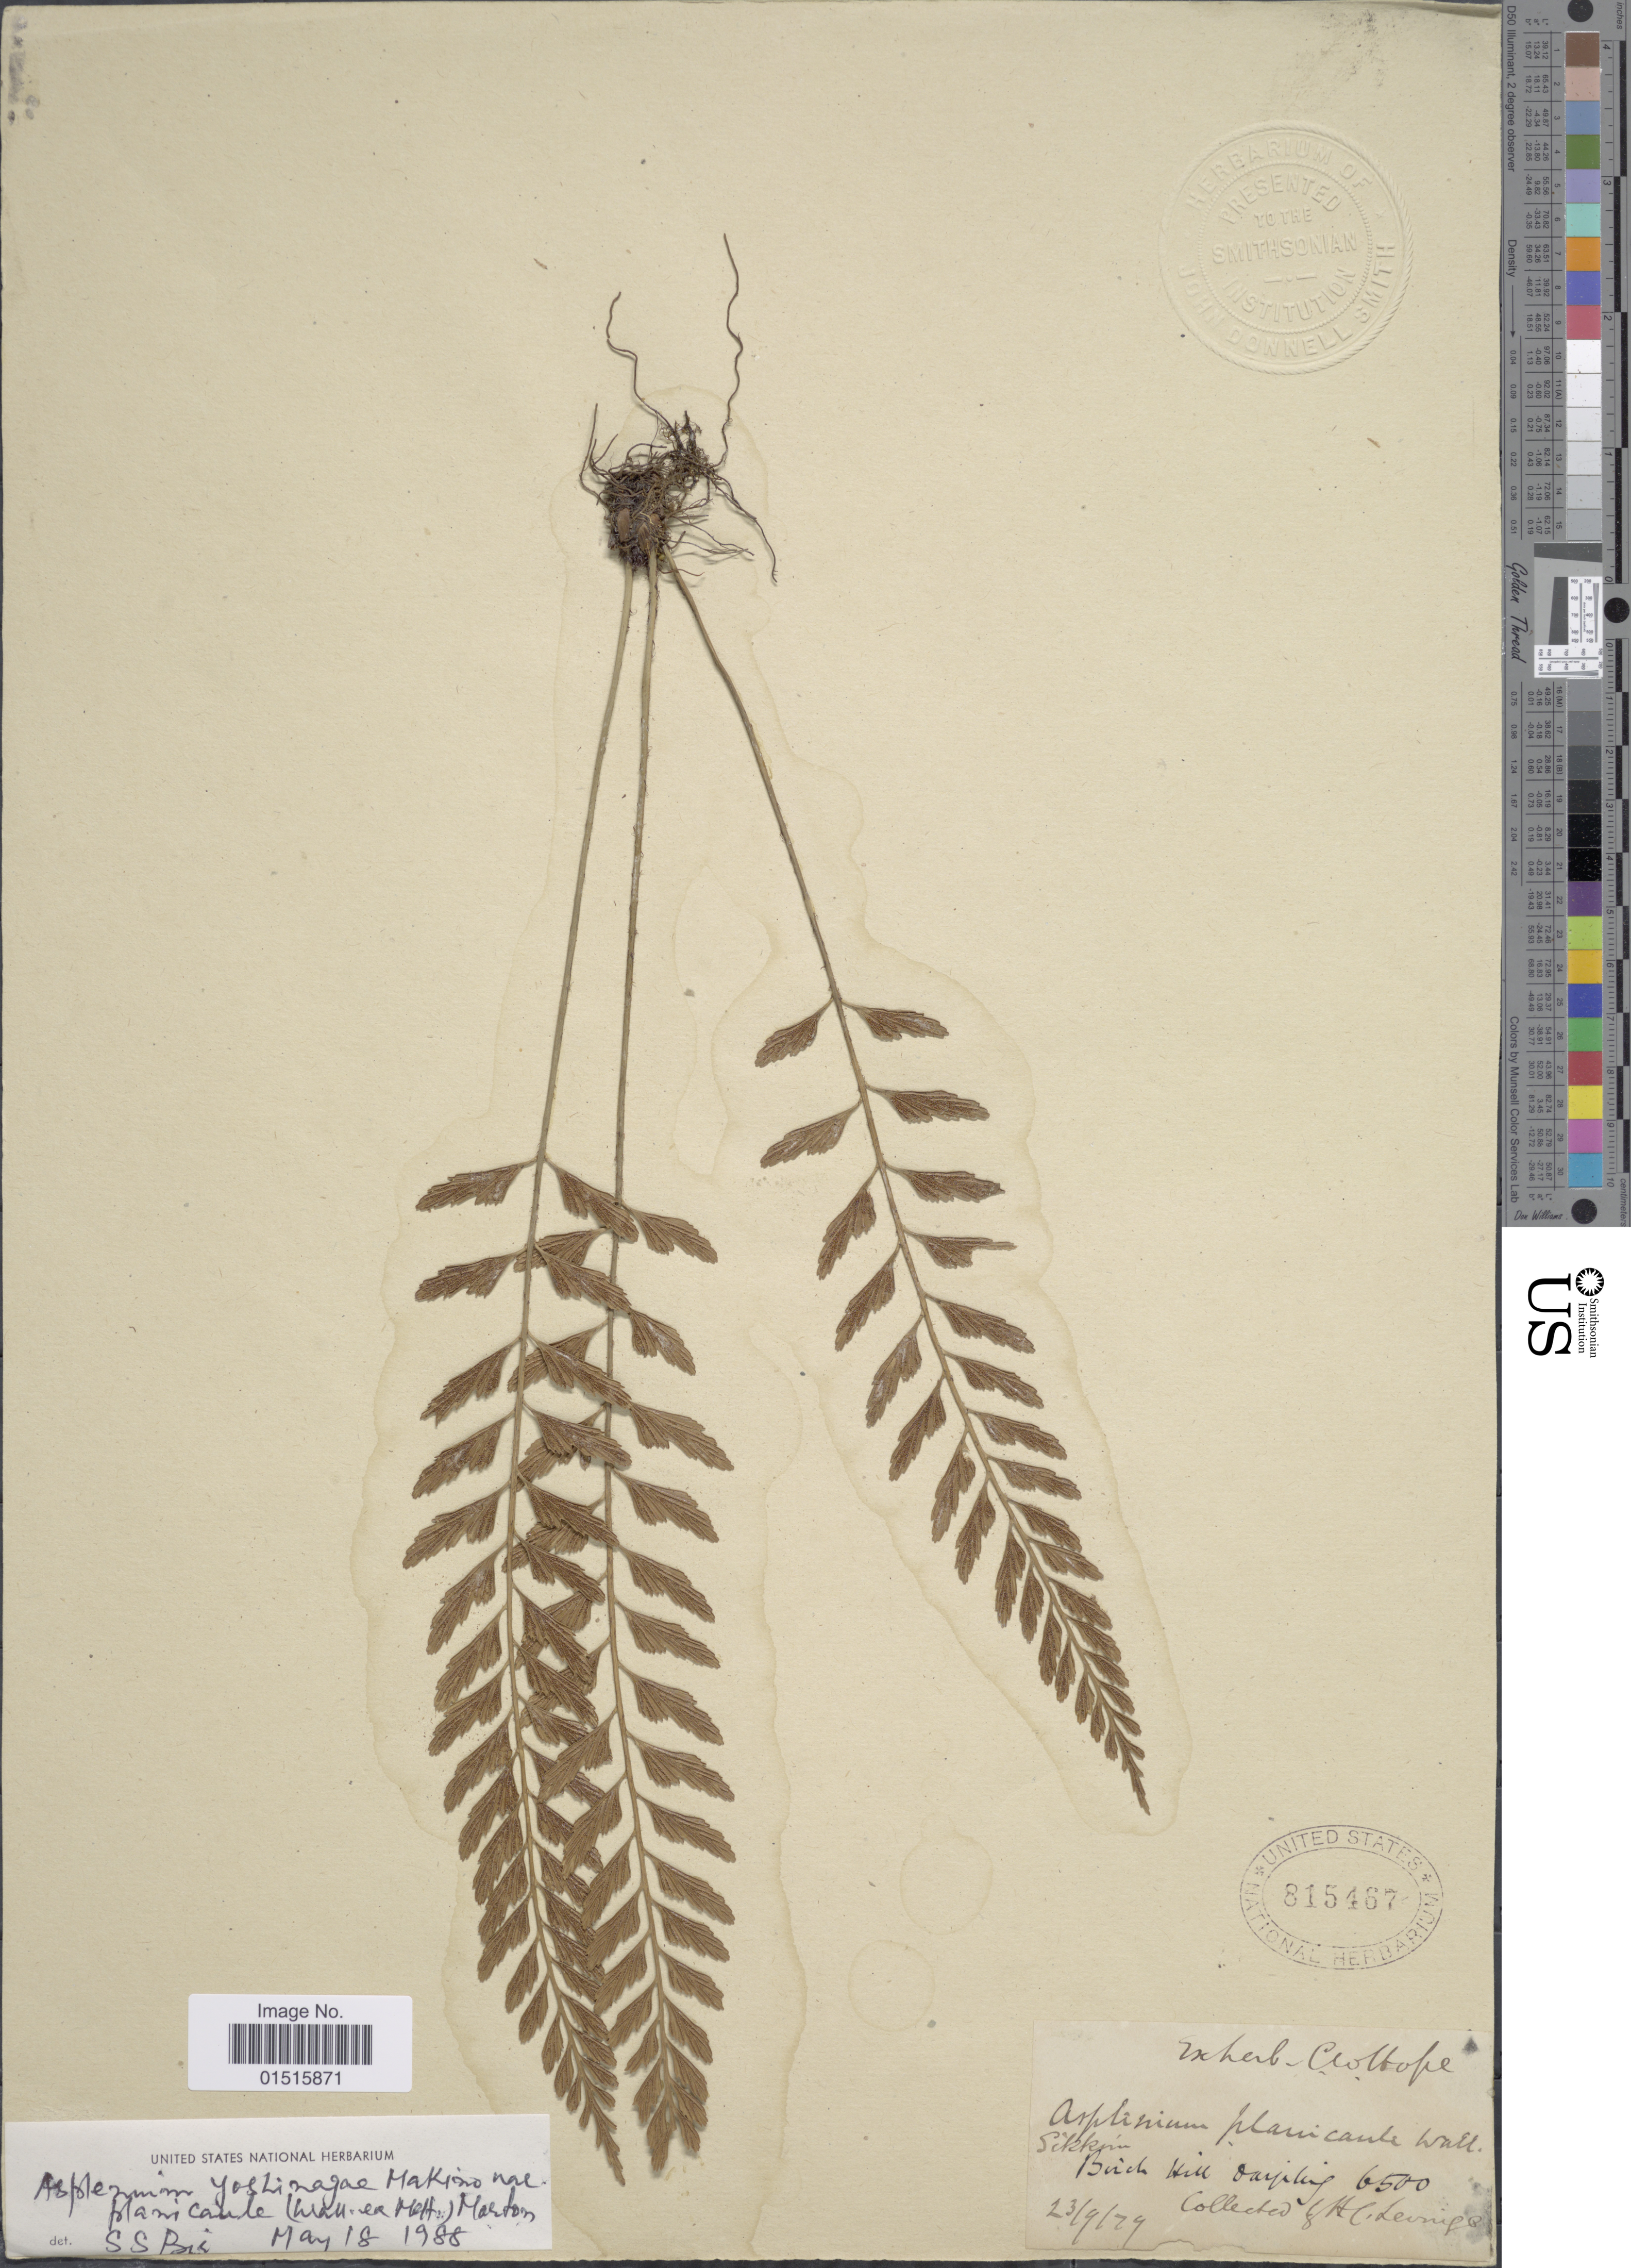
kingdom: Plantae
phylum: Tracheophyta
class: Polypodiopsida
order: Polypodiales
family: Aspleniaceae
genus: Asplenium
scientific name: Asplenium yoshinagae var. planicaule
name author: (Wall. ex Mett.) C.V. Morton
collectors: H. Levinge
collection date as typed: Transcribed d/m/y: 29/9/79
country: India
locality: Birch Hill Darjiling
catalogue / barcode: US 815467